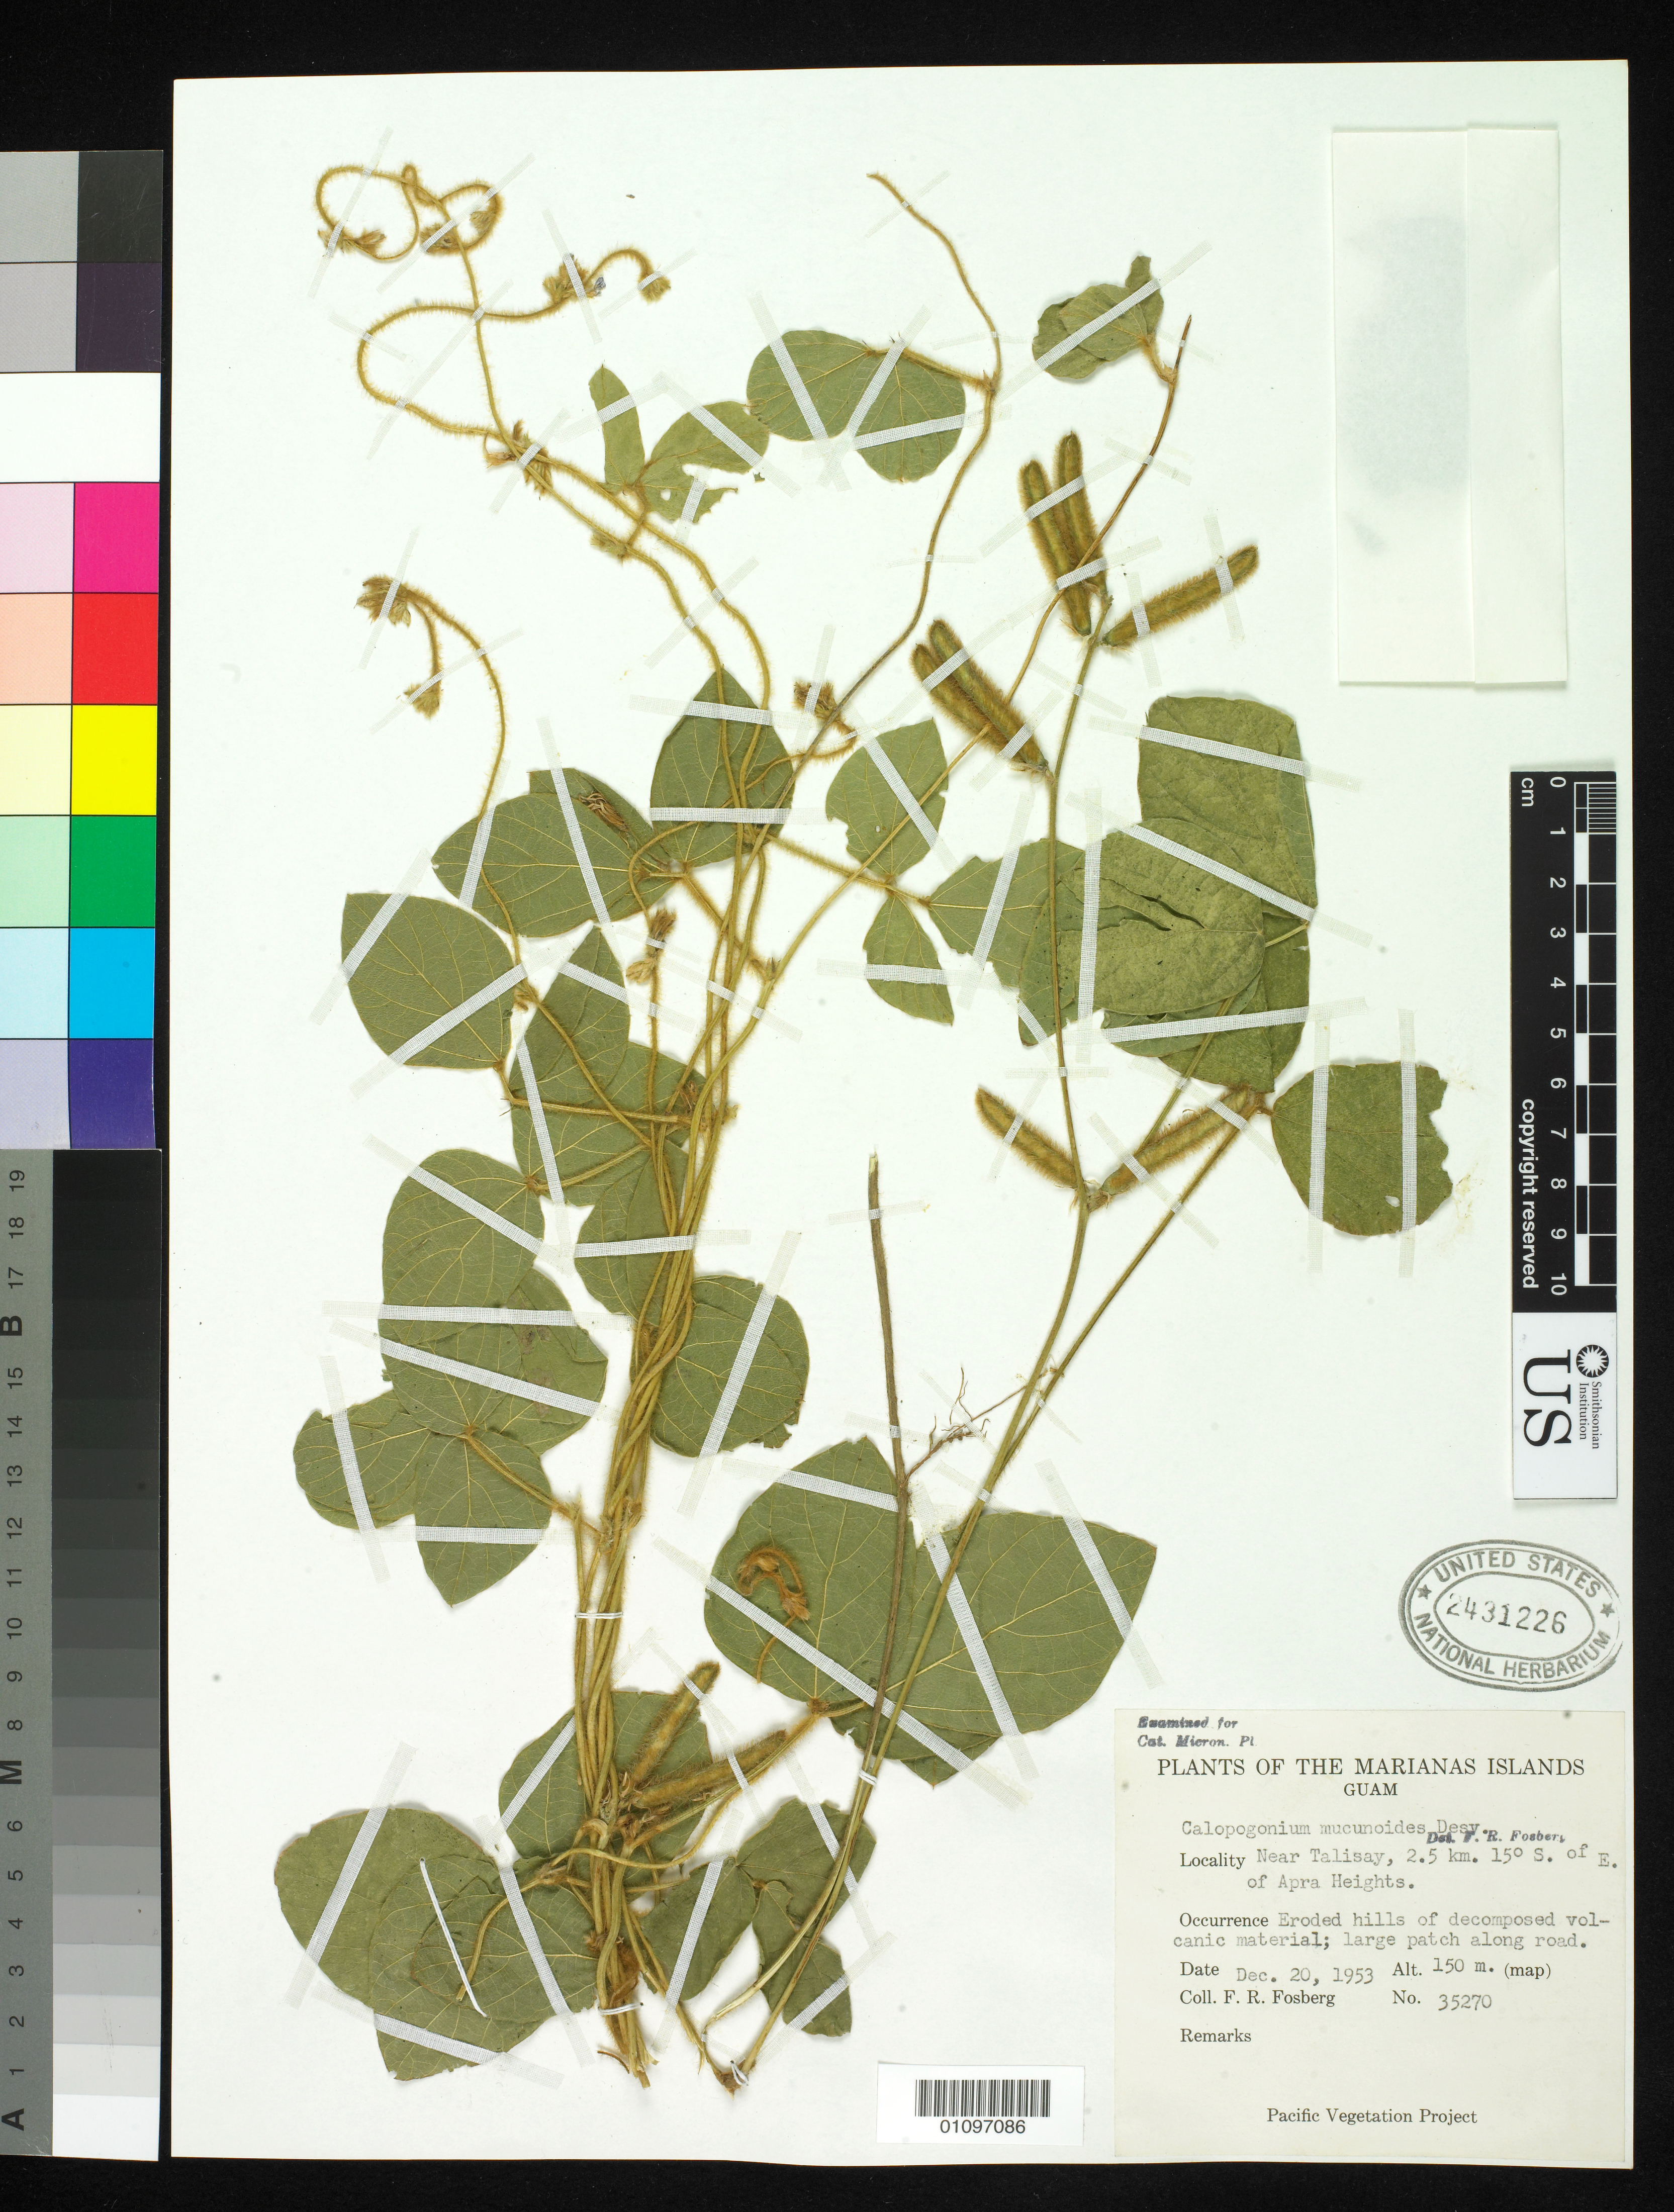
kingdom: Plantae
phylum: Tracheophyta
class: Magnoliopsida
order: Fabales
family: Fabaceae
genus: Calopogonium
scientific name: Calopogonium mucunoides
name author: Desv.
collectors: F. R. Fosberg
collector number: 35270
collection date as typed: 20 Dec 1953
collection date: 1953-12-20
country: Guam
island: Guam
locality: E of apra heights, near talisay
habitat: Eroded hills of decomposed volcanic materials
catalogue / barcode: US 2431226